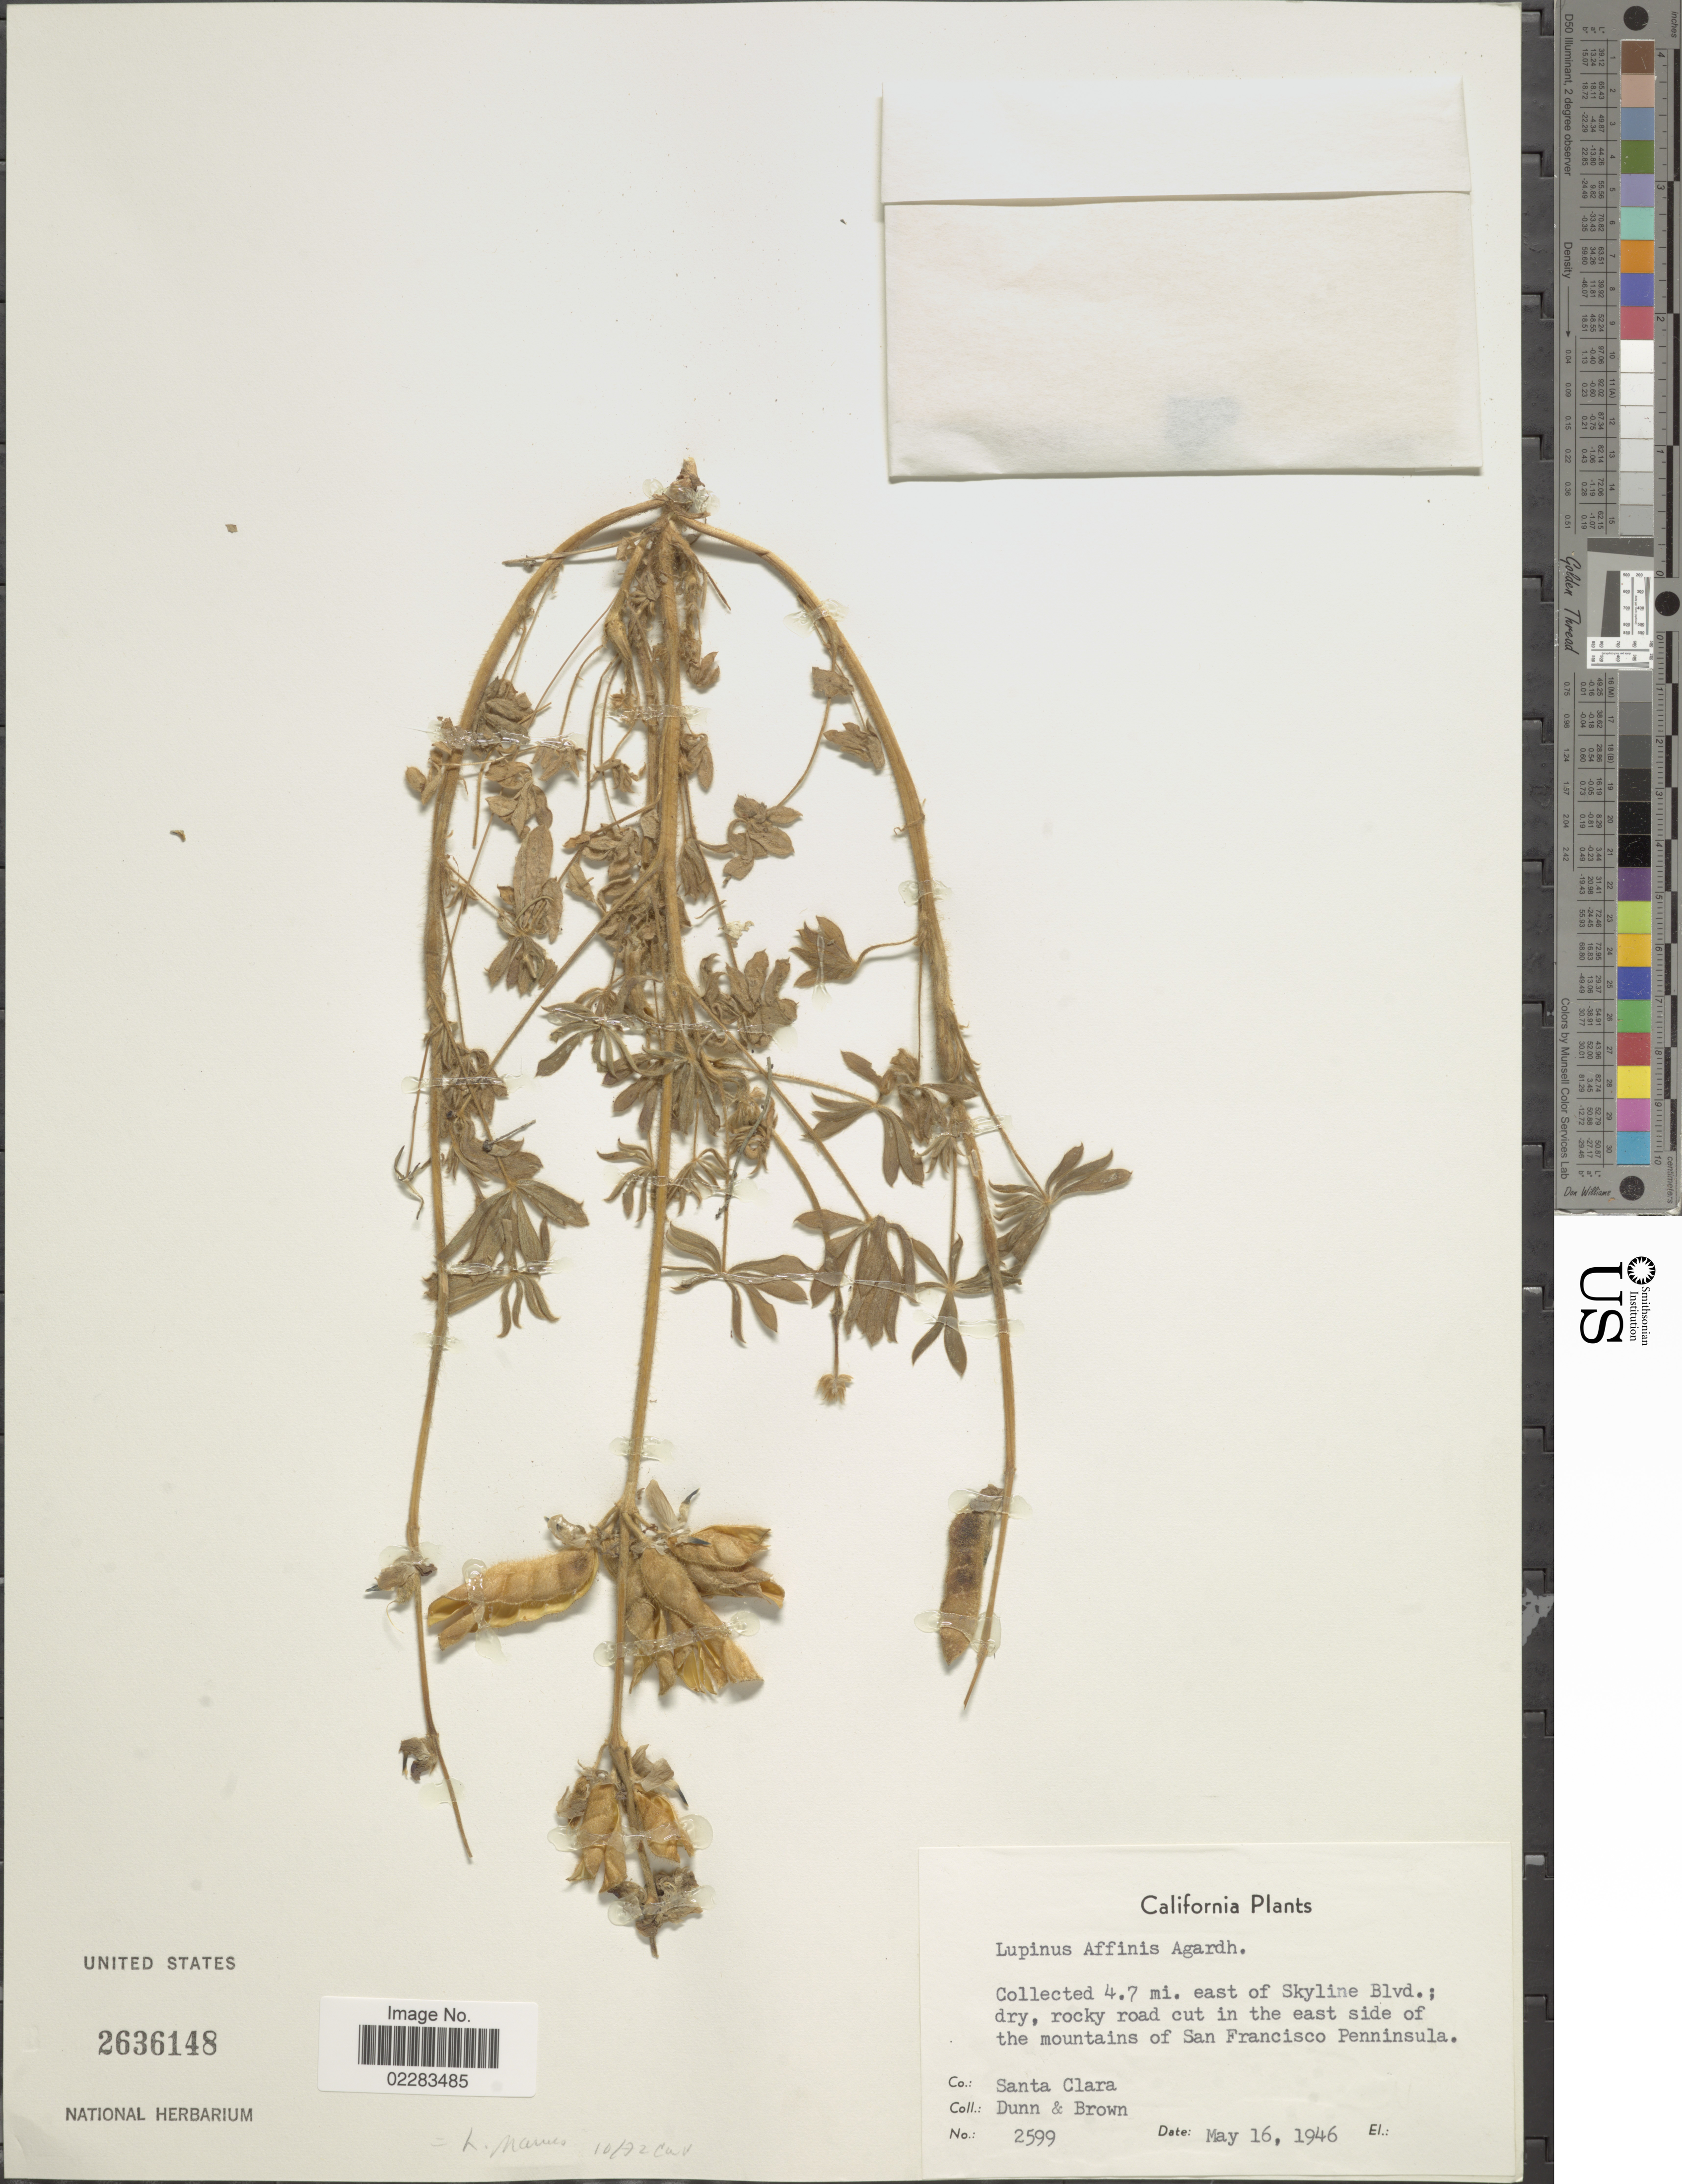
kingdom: Plantae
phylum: Tracheophyta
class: Magnoliopsida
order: Fabales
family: Fabaceae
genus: Lupinus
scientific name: Lupinus affinis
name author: J. Agardh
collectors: Dunn, -- & -- Brown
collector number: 2599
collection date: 1946-05-16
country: United States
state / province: California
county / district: San Francisco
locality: Collected 4.7 mi. east of Skyline Blvd.: dry rocky road cut in the east side of the mountains of San Francisco Penninsula. Co.: Santa Clara.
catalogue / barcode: US 2636148